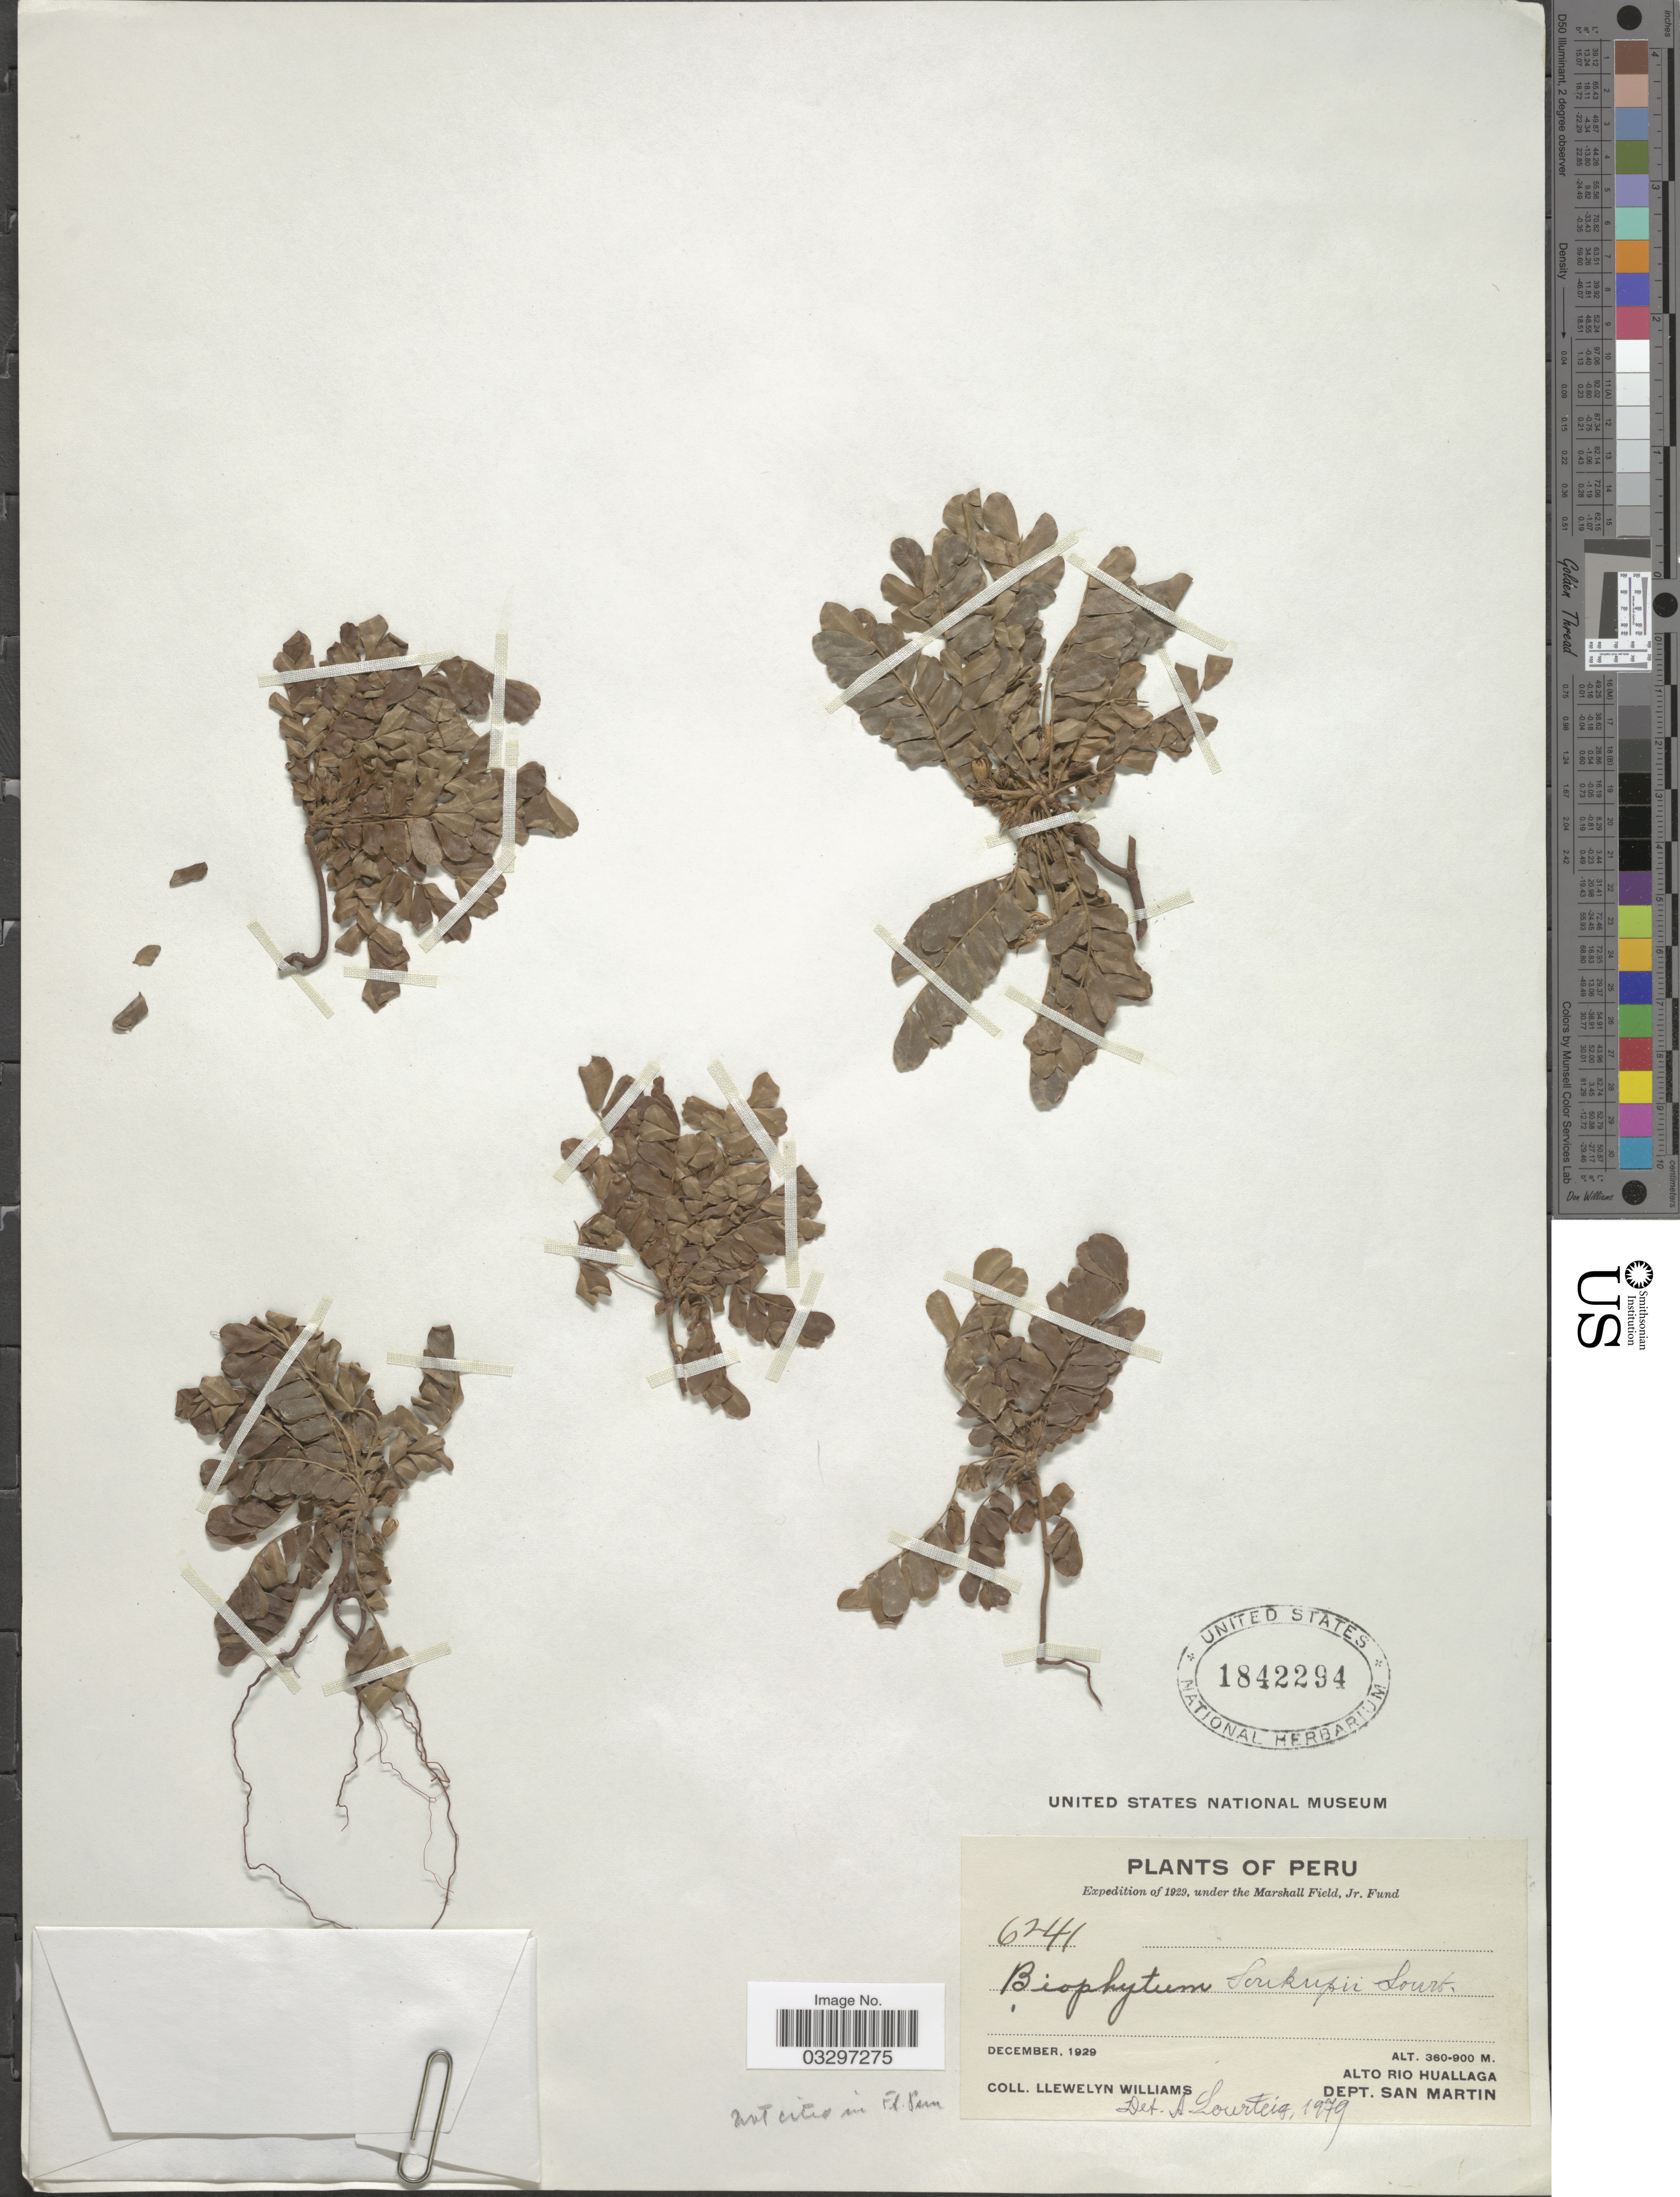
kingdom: Plantae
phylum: Tracheophyta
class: Magnoliopsida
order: Oxalidales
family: Oxalidaceae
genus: Biophytum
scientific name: Biophytum soukupii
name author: Lourteig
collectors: Ll. Williams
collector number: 6241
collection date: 1929-12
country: Peru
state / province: San Martín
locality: Alto Rio Huallaga. Dept. San Martin.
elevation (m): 360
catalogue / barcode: US 1842294